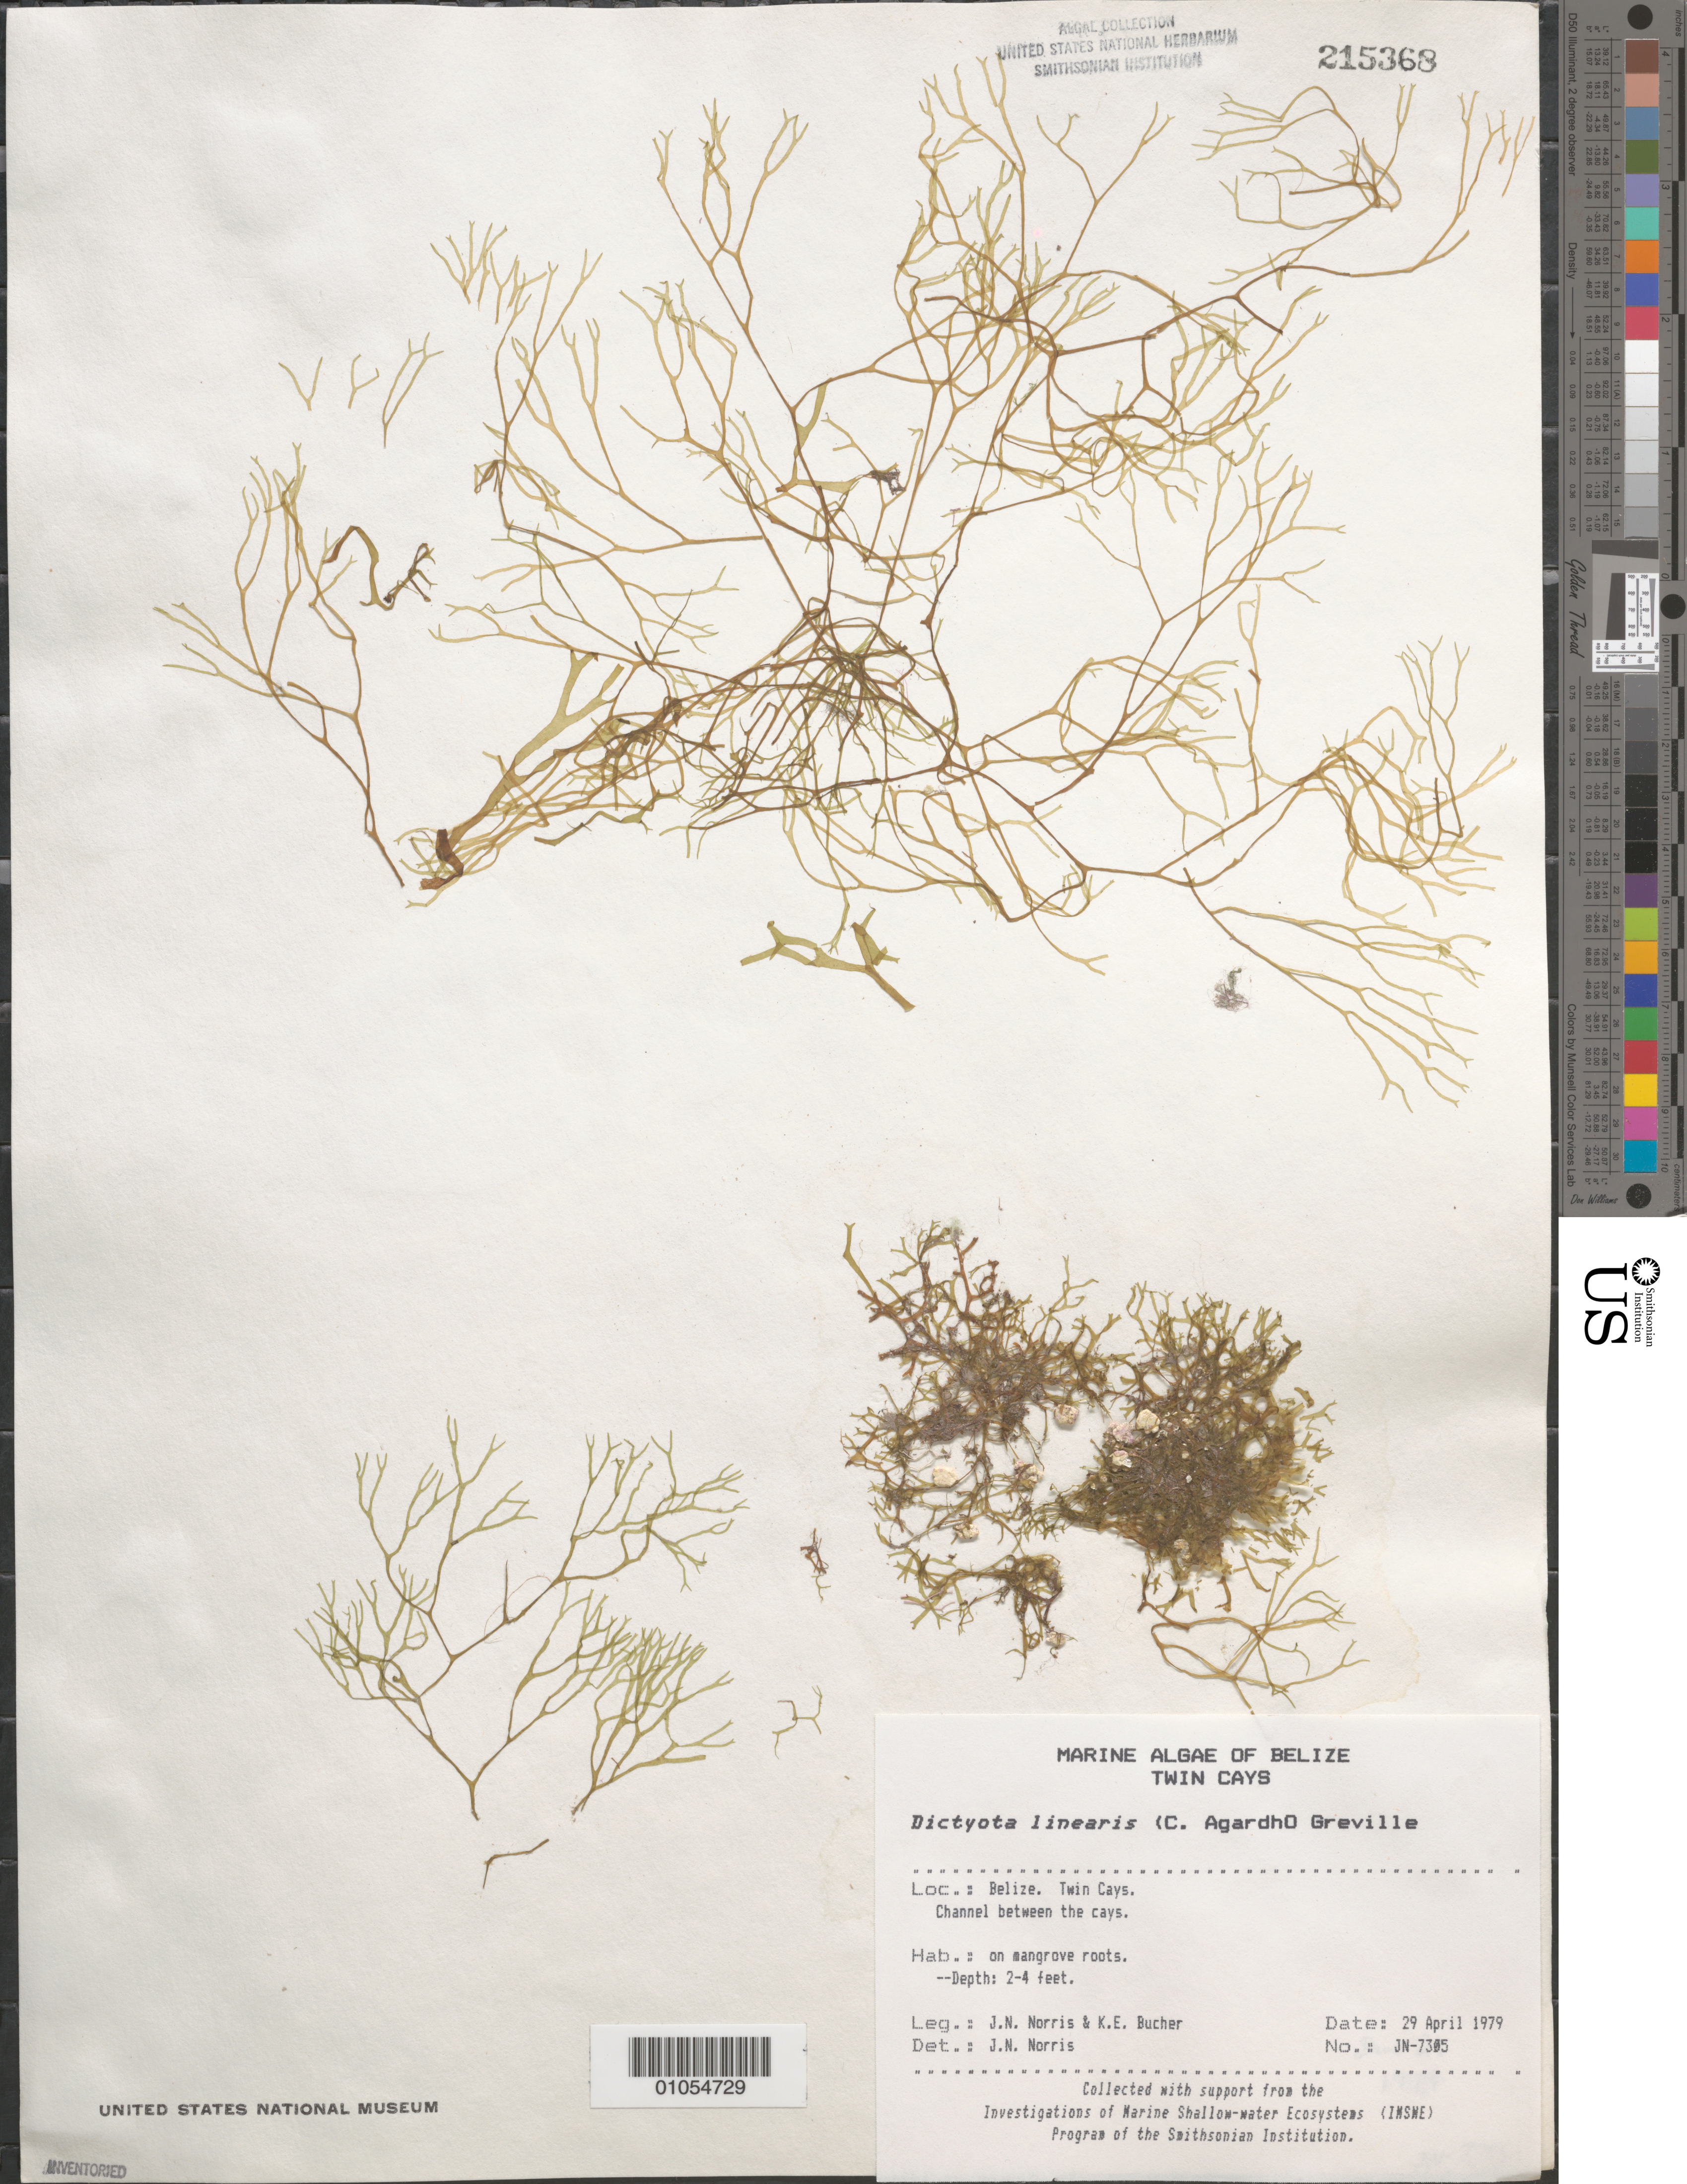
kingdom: Chromista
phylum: Ochrophyta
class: Phaeophyceae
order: Dictyotales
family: Dictyotaceae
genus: Dictyota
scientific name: Dictyota linearis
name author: (C. Agardh) Grev.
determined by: Norris, James N.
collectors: J. N. Norris & K. E. Bucher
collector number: JN-7305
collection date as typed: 29 Apr 1979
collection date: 1979-04-29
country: Belize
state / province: Stann Creek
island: Twin Cays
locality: Channel between Twin Cays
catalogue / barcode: US 215368